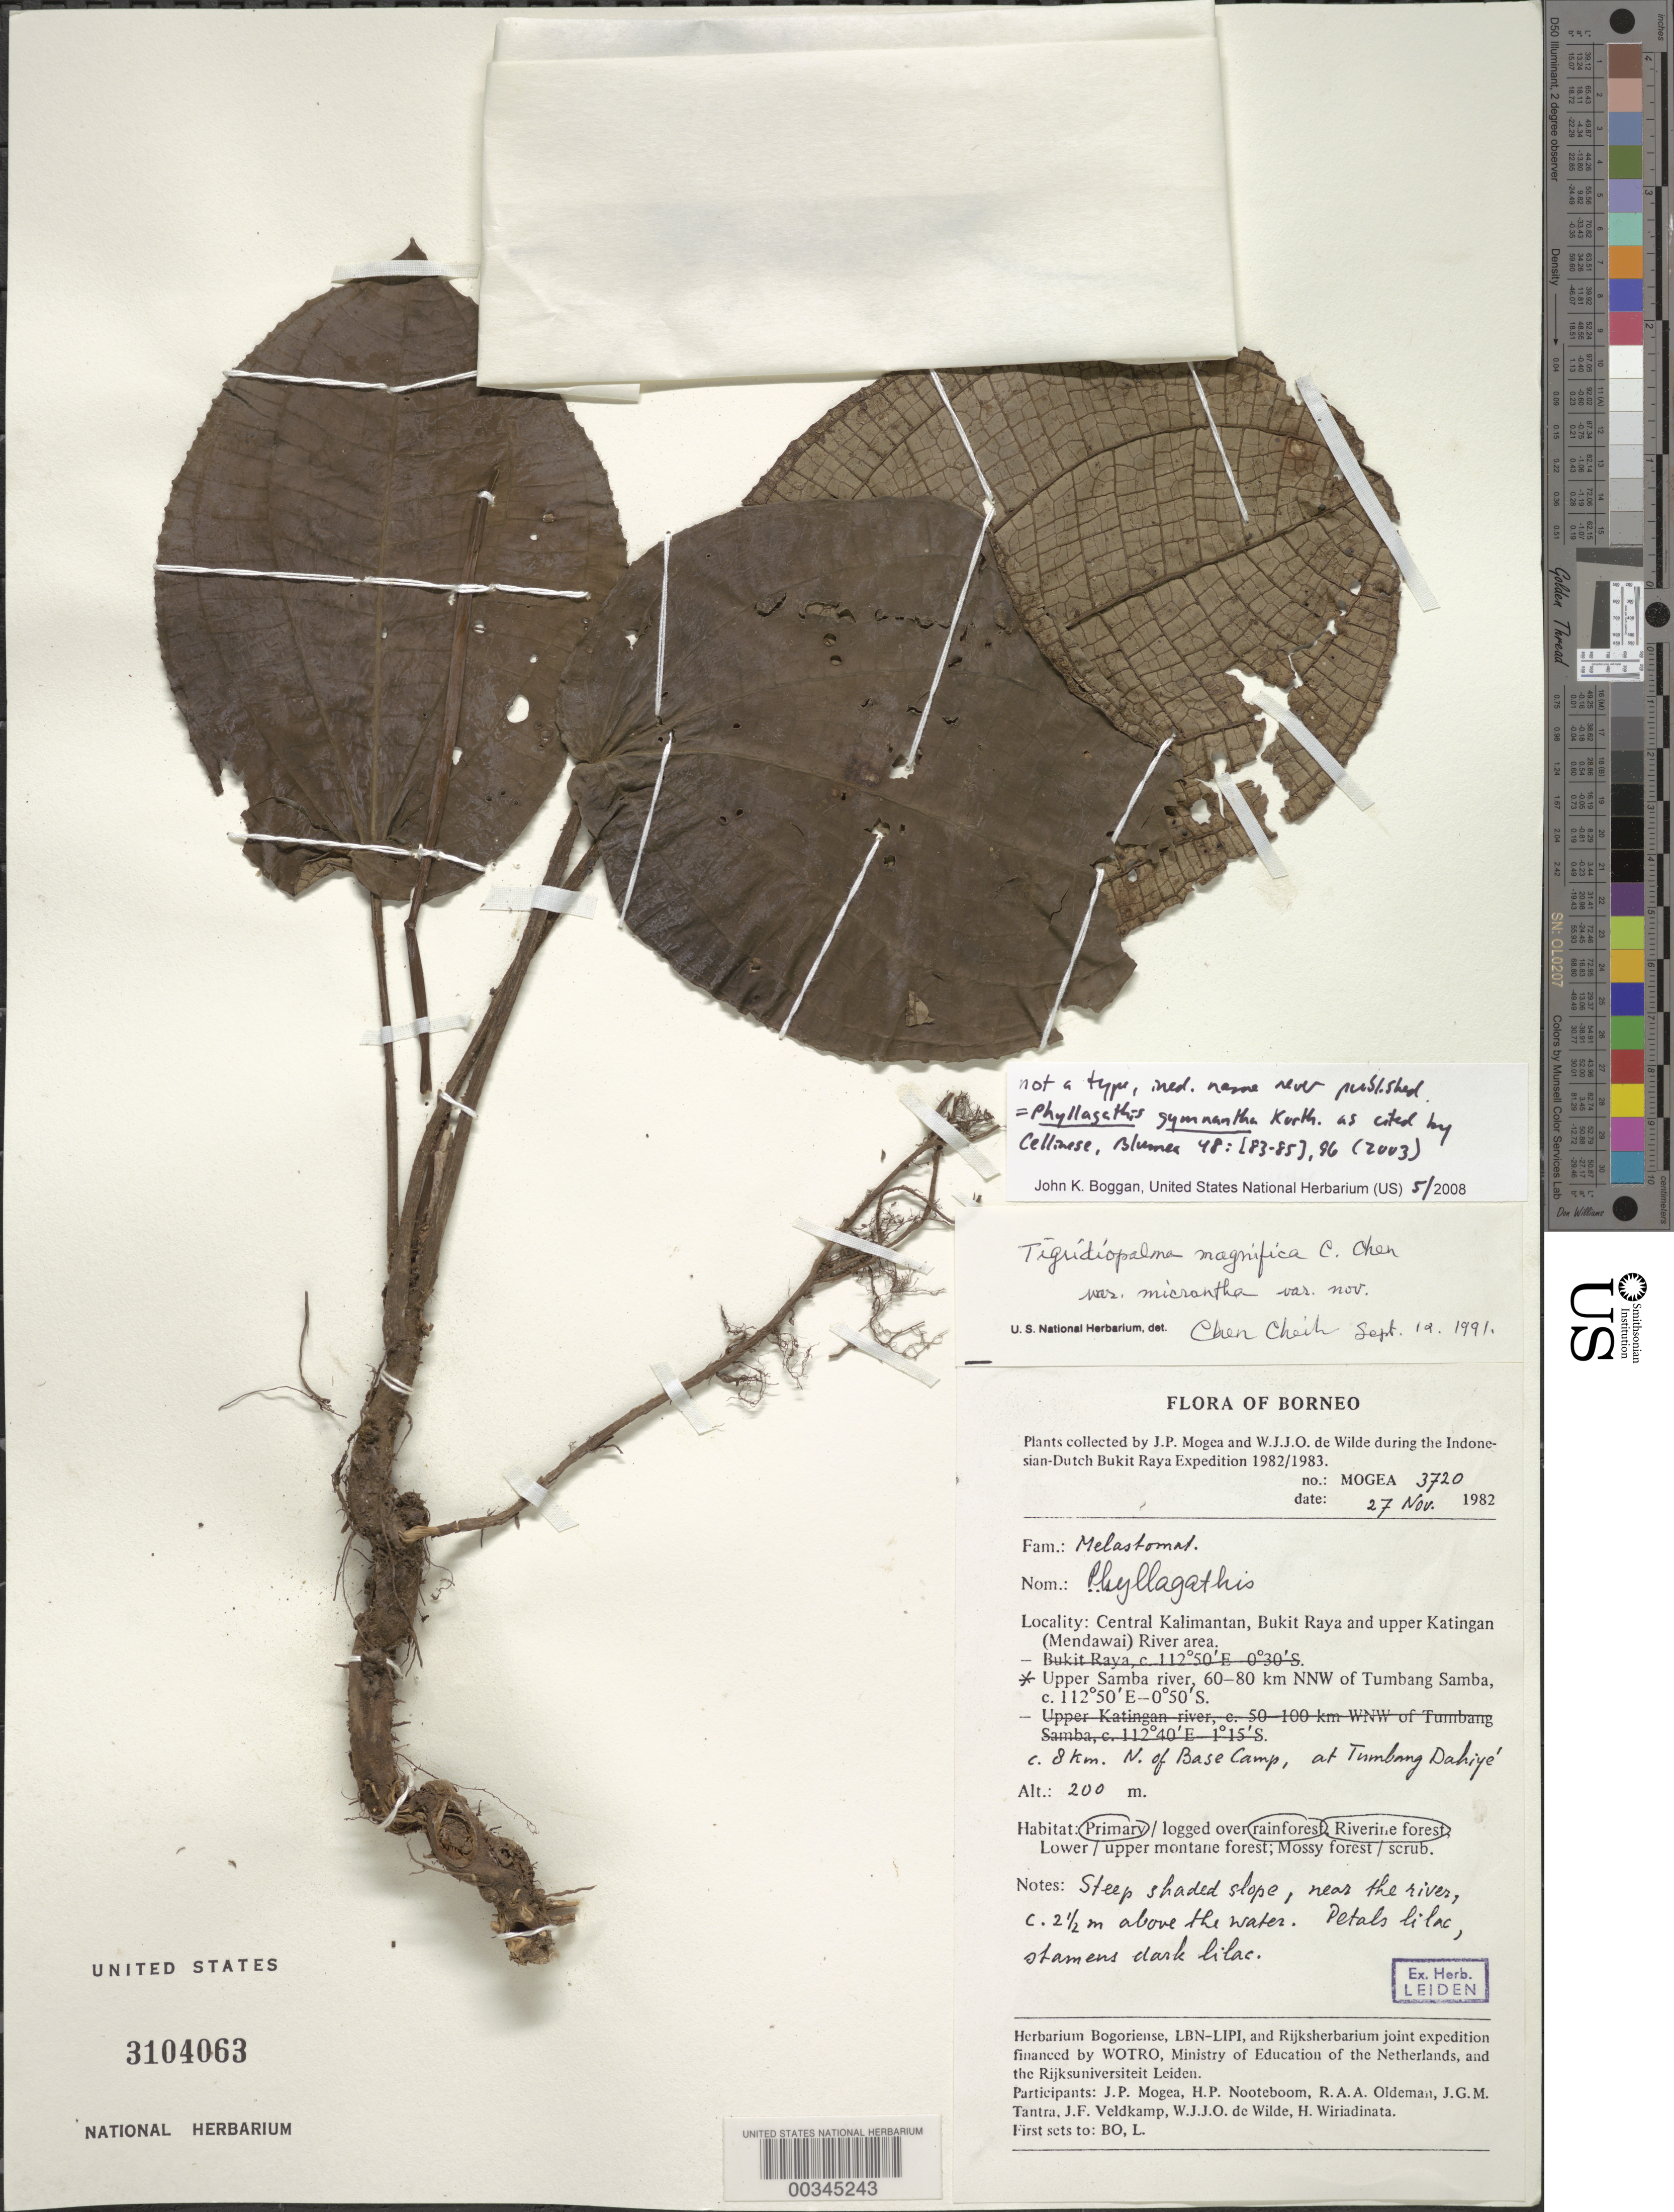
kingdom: Plantae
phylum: Tracheophyta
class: Magnoliopsida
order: Myrtales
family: Melastomataceae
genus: Phyllagathis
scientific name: Phyllagathis gymnantha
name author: Korth.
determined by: Boggan, J. K., (US), NMNH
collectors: J. Mogea & W. J. de Wilde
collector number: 3720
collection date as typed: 27 Nov 1982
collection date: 1982-11-27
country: Indonesia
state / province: Kalimantan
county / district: Kalimantan Tengah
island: Borneo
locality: Bukit Raya & Upper Katingan River, Upper Samba River, 60-80 km NNW of Tumbang Samba, 8 km N of base camp, Tumbang Dahiye.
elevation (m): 400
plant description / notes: Annotated by Chen Cheih (1991) as Tigridiopalma magnifica var. micrantha var. nov. Ined. name, never published. Collection cited by Cellinese, Blumea 48: [83-85], 96 (2003).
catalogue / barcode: US 3104063